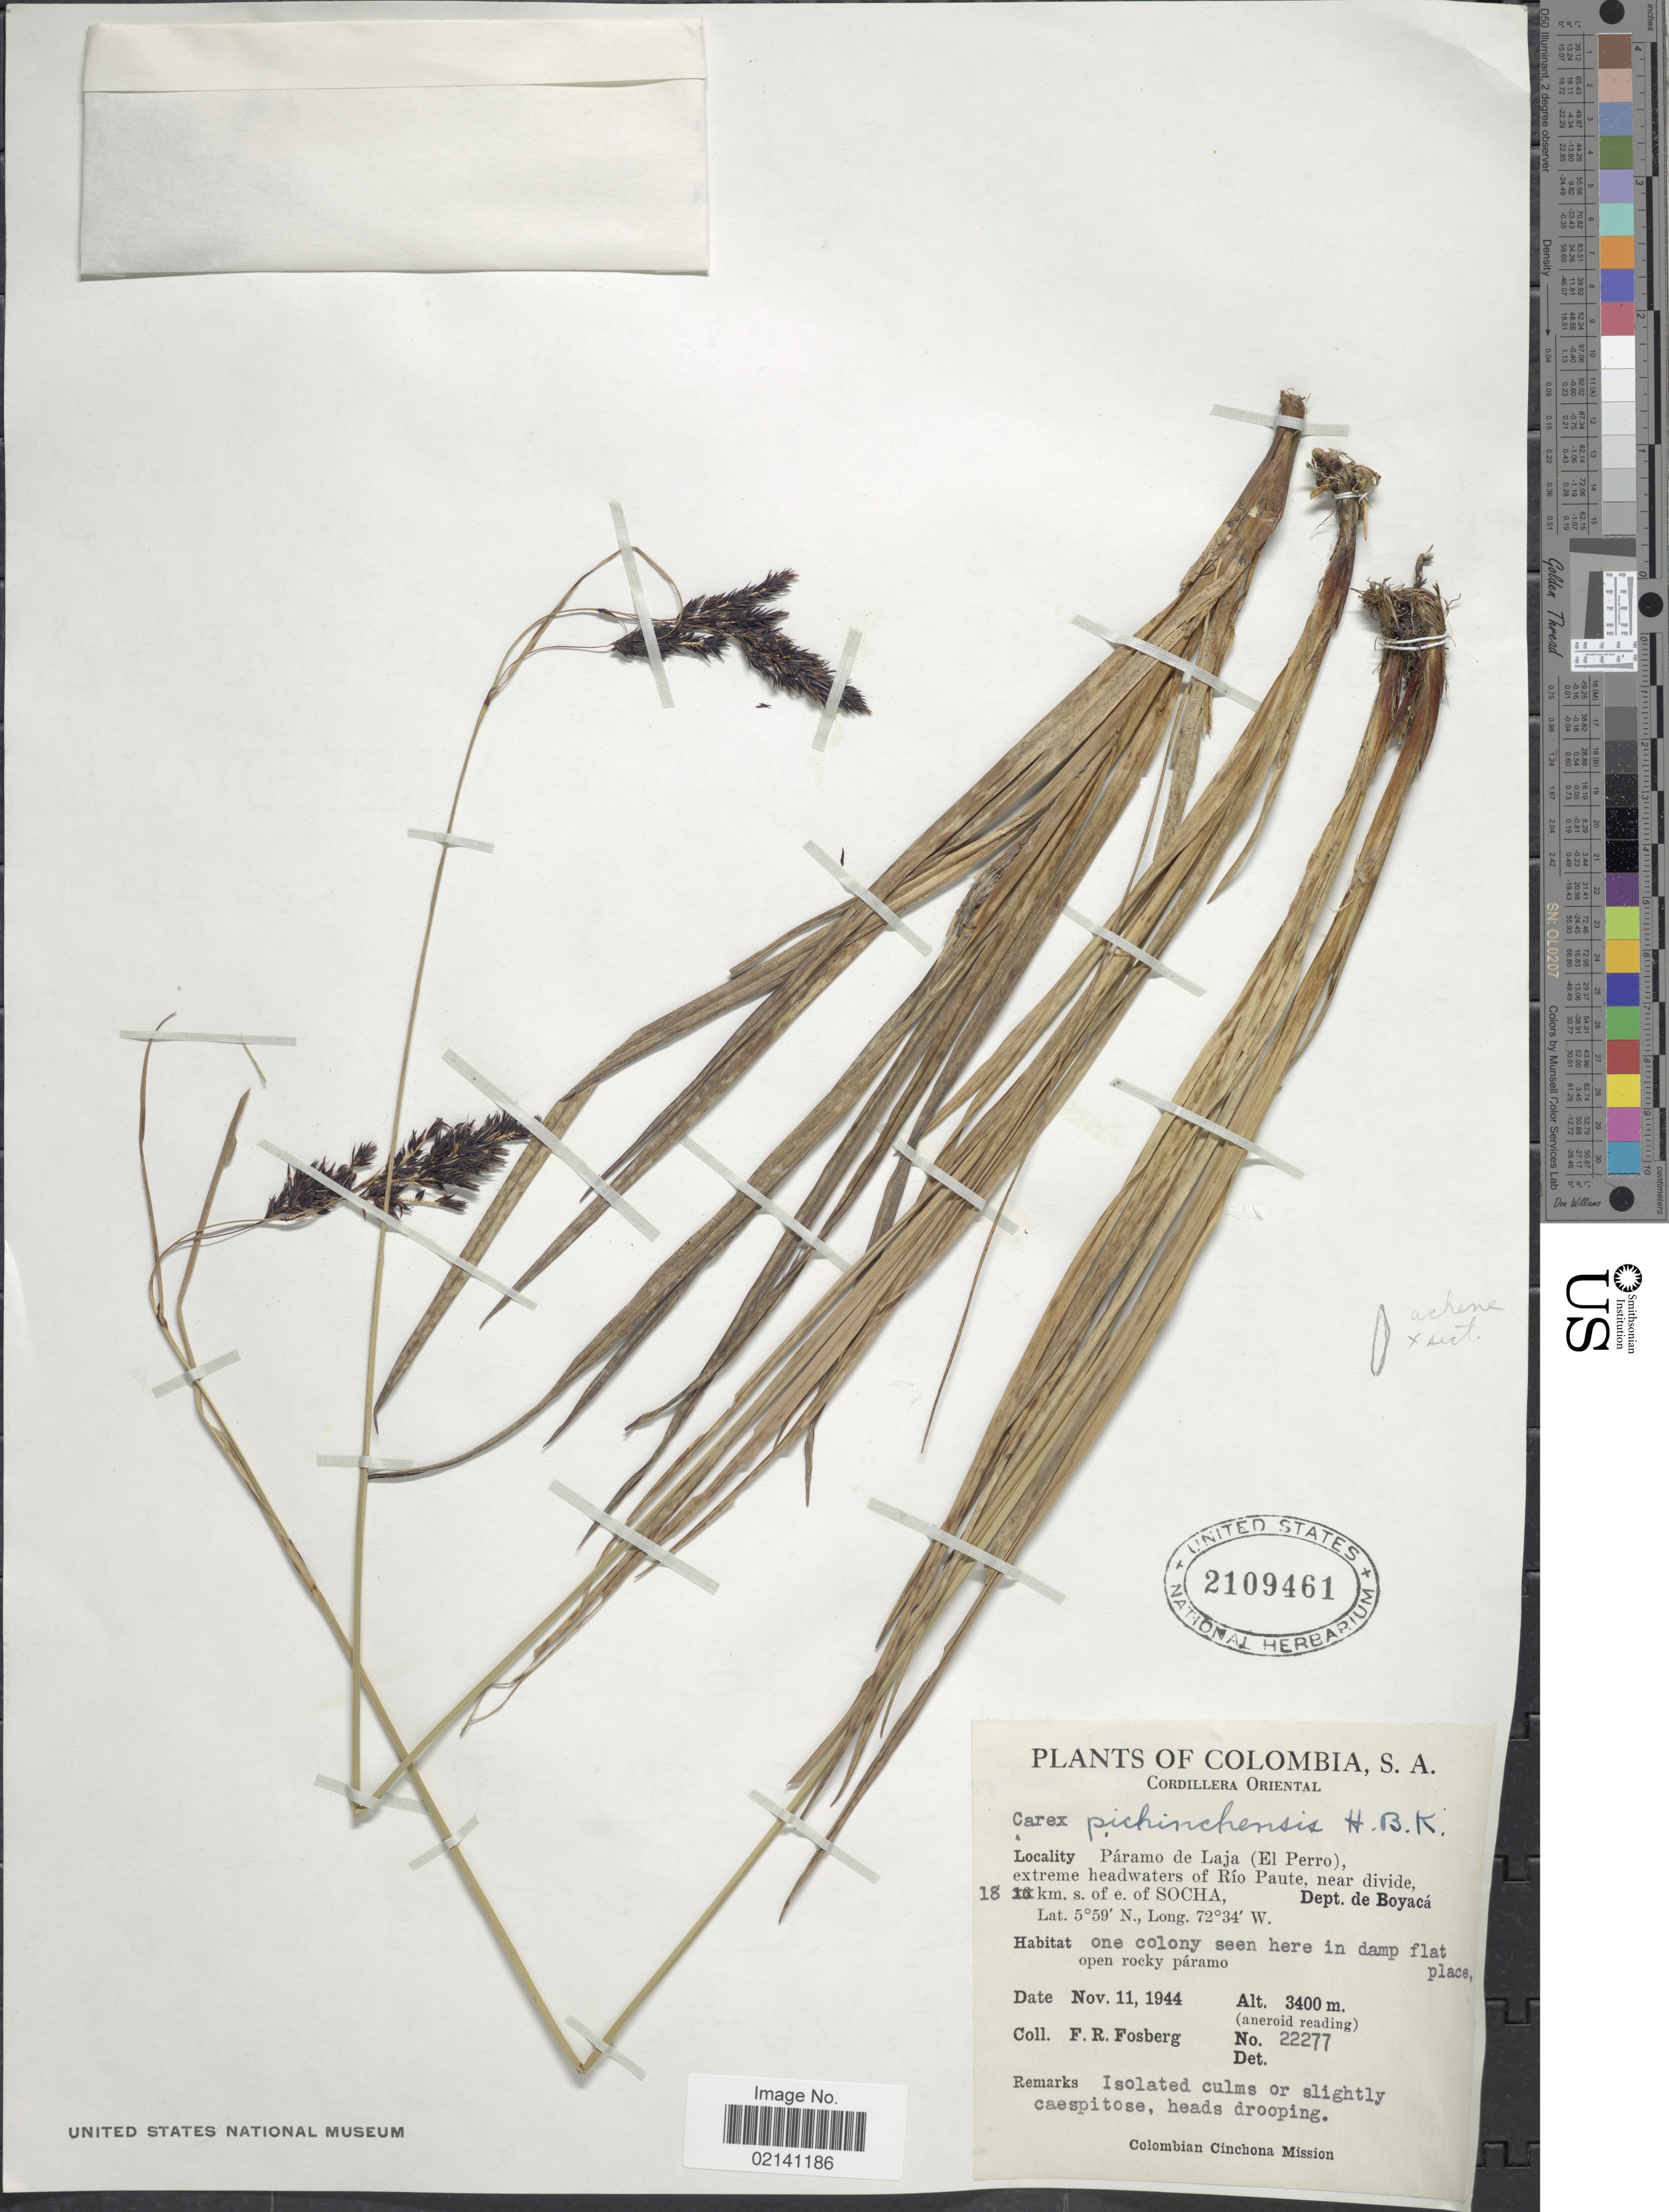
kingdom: Plantae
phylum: Tracheophyta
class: Liliopsida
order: Poales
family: Cyperaceae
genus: Carex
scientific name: Carex pichinchensis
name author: Kunth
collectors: F. R. Fosberg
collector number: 22277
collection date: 1944-11-11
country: Colombia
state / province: Boyacá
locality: S.A., Cordillera Oriental, Paramo de Laja (El Perro), extreme headwaters of Rio Paute, near divide, 18 km. s. of e. Socha, open rocky paramo.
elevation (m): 3400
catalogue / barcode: US 2109461